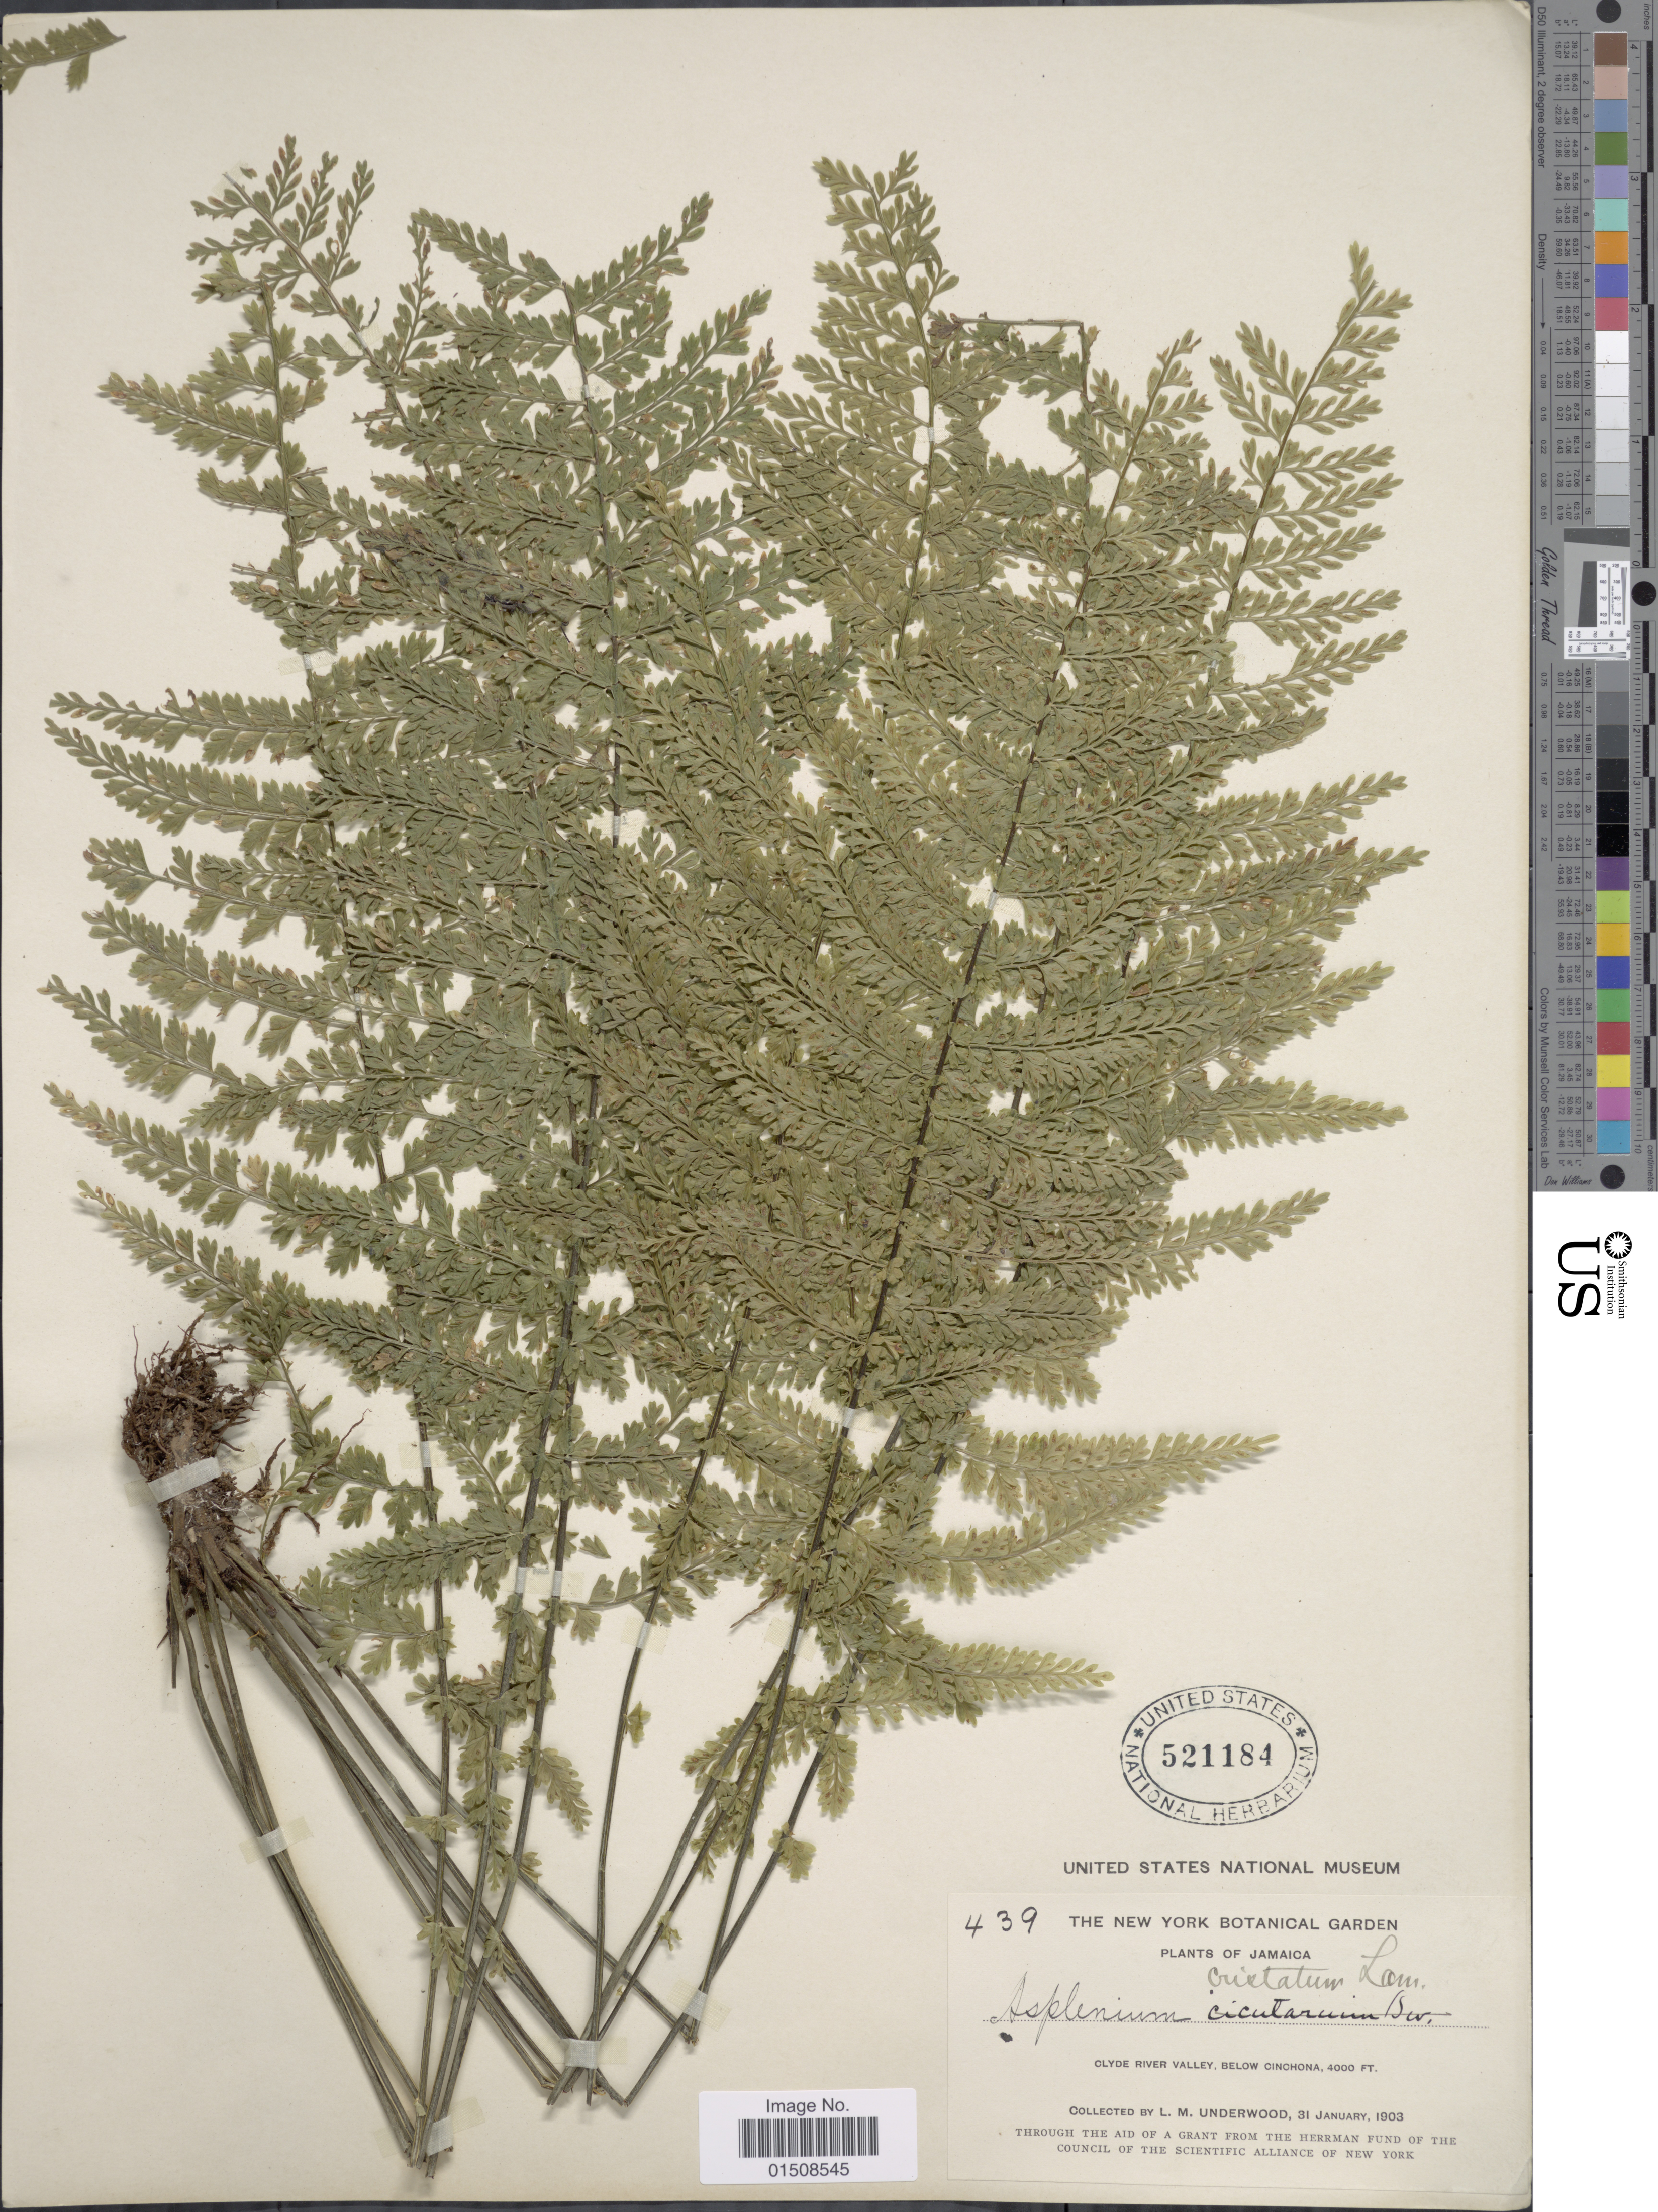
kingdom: Plantae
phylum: Tracheophyta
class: Polypodiopsida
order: Polypodiales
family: Aspleniaceae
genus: Asplenium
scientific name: Asplenium cristatum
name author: Lam.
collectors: L. M. Underwood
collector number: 439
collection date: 1903-01-31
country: Jamaica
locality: Clyde River Valley, Below Cinchona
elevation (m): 1219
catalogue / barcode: US 521184